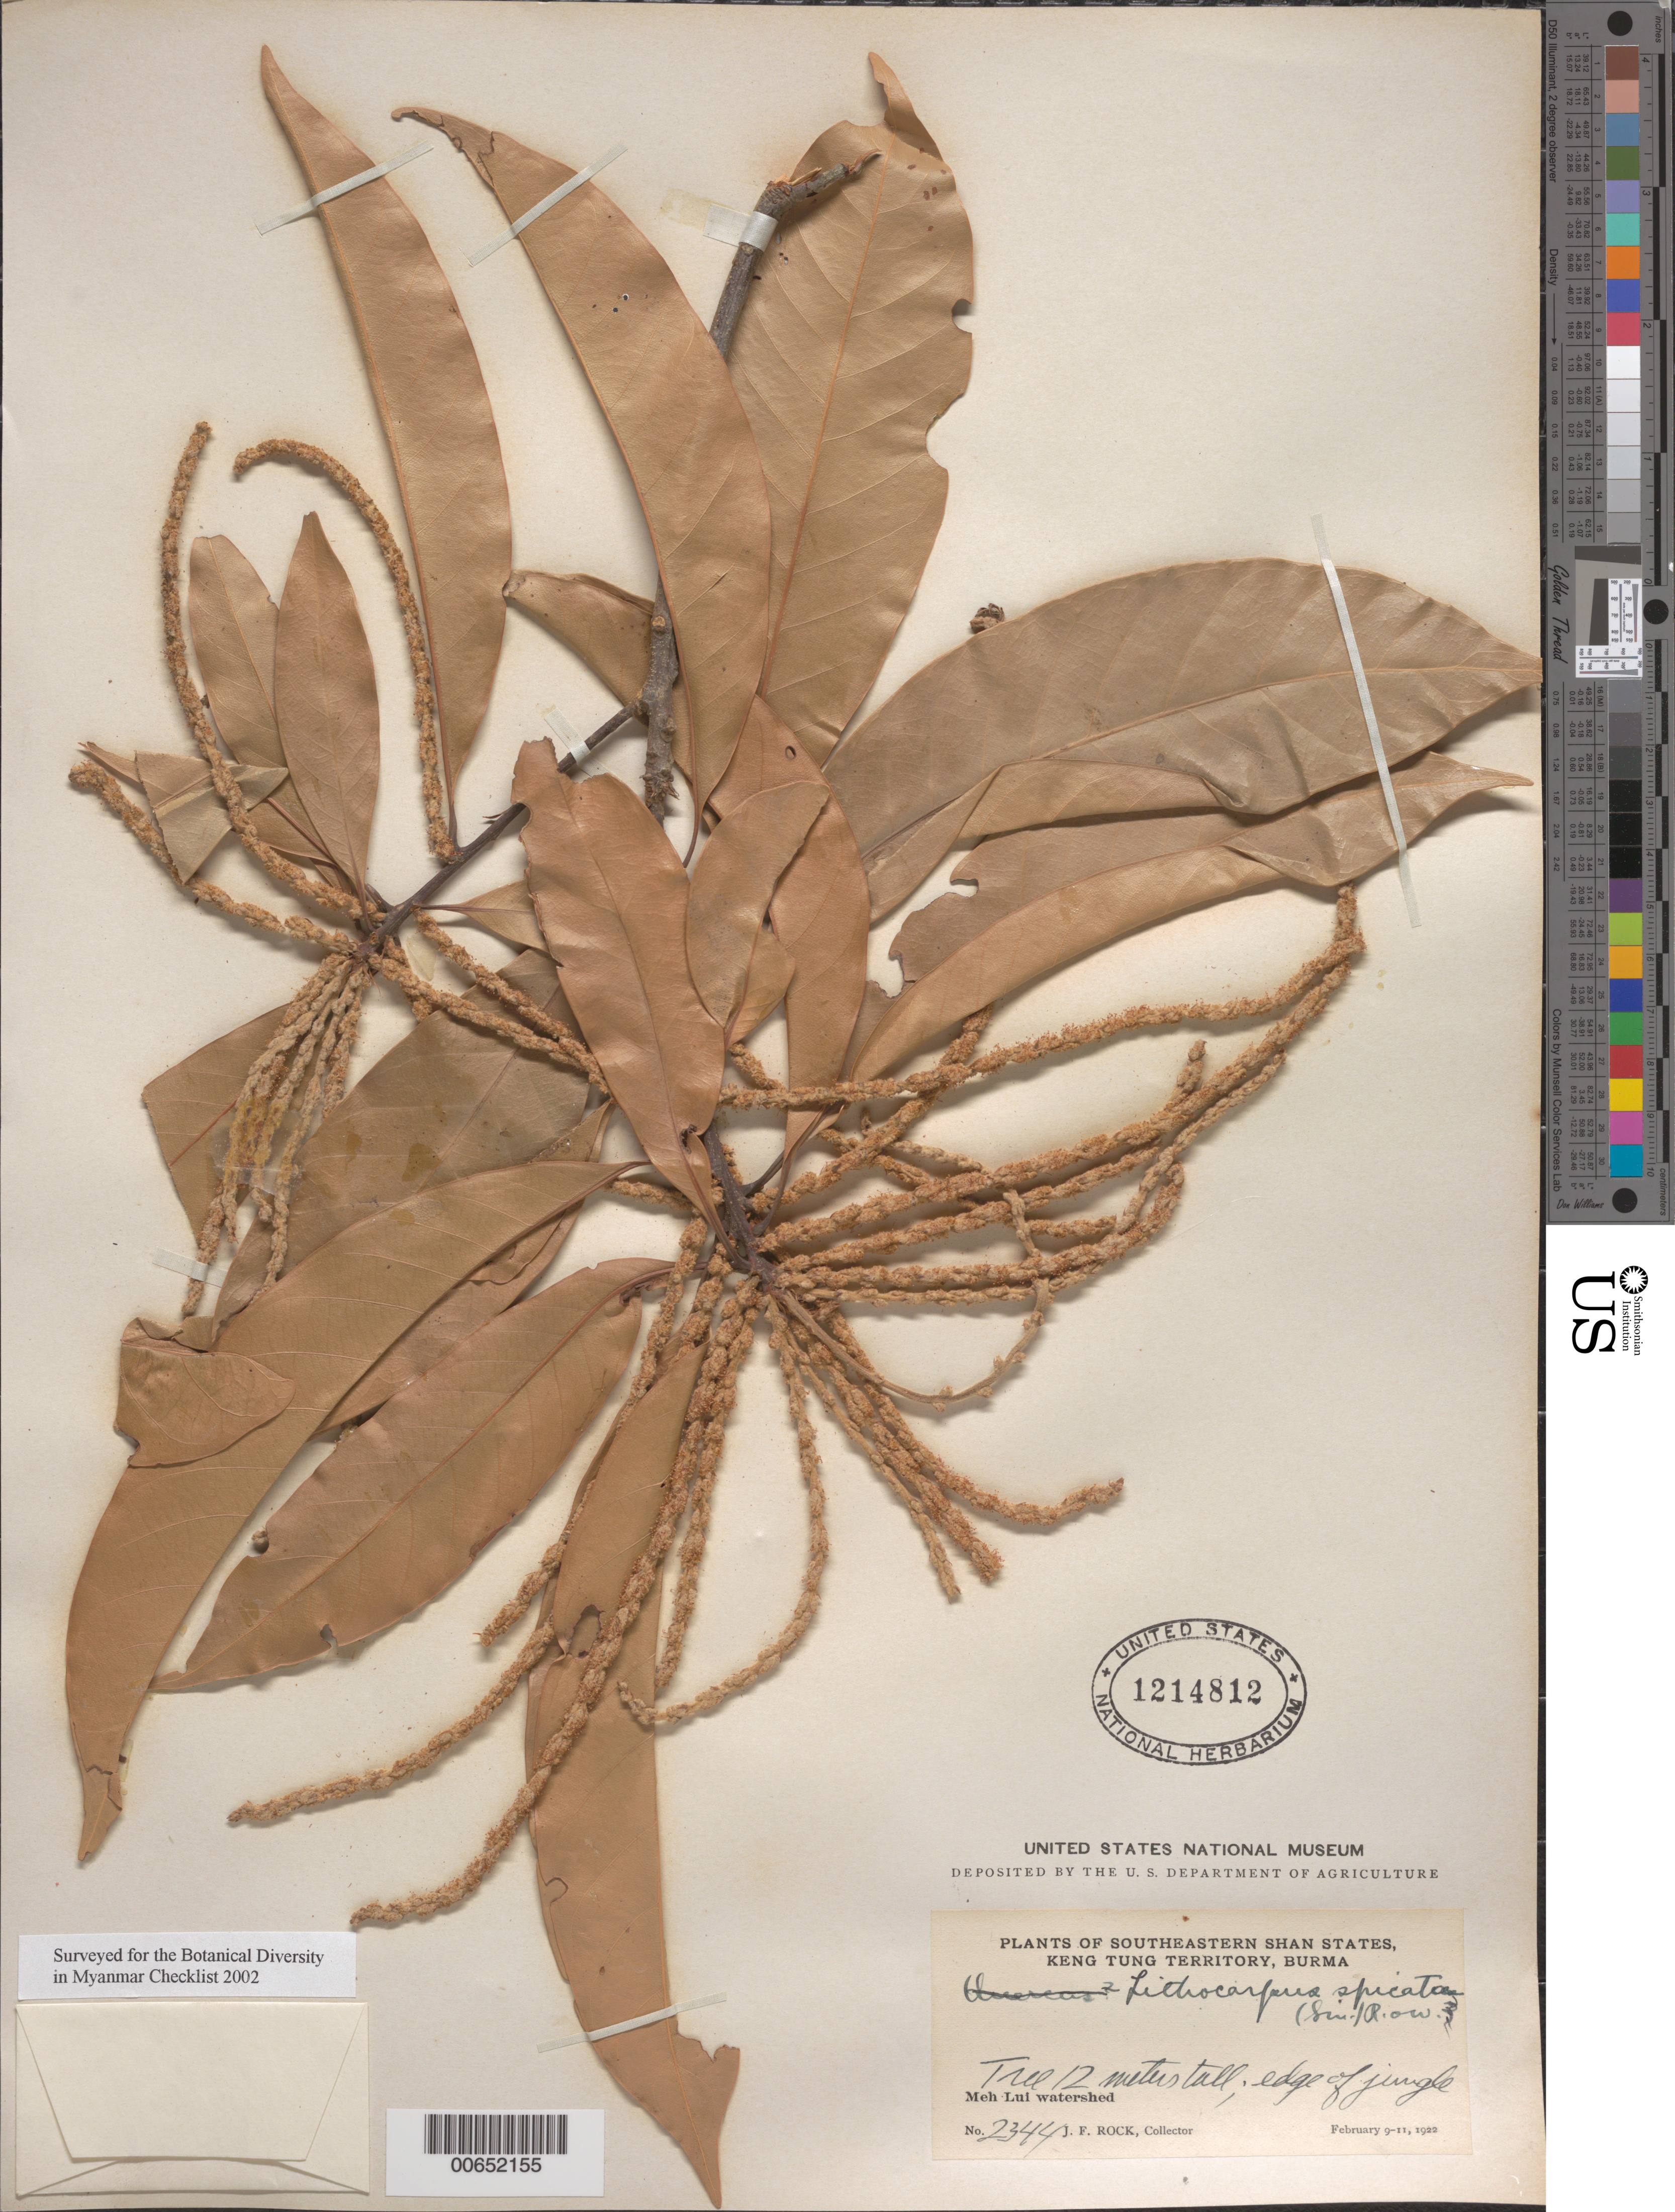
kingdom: Plantae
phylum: Tracheophyta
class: Magnoliopsida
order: Fagales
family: Fagaceae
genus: Lithocarpus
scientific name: Lithocarpus spicatus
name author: (Sm.) Rehder & E.H. Wilson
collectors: J. F. Rock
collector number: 2344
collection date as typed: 09 Feb 1922 to 11 Feb 1922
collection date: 1922-02-09/1922-02-11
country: Myanmar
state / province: Shan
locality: Keng Tung Territory, Meh Lui.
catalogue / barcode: US 1214812